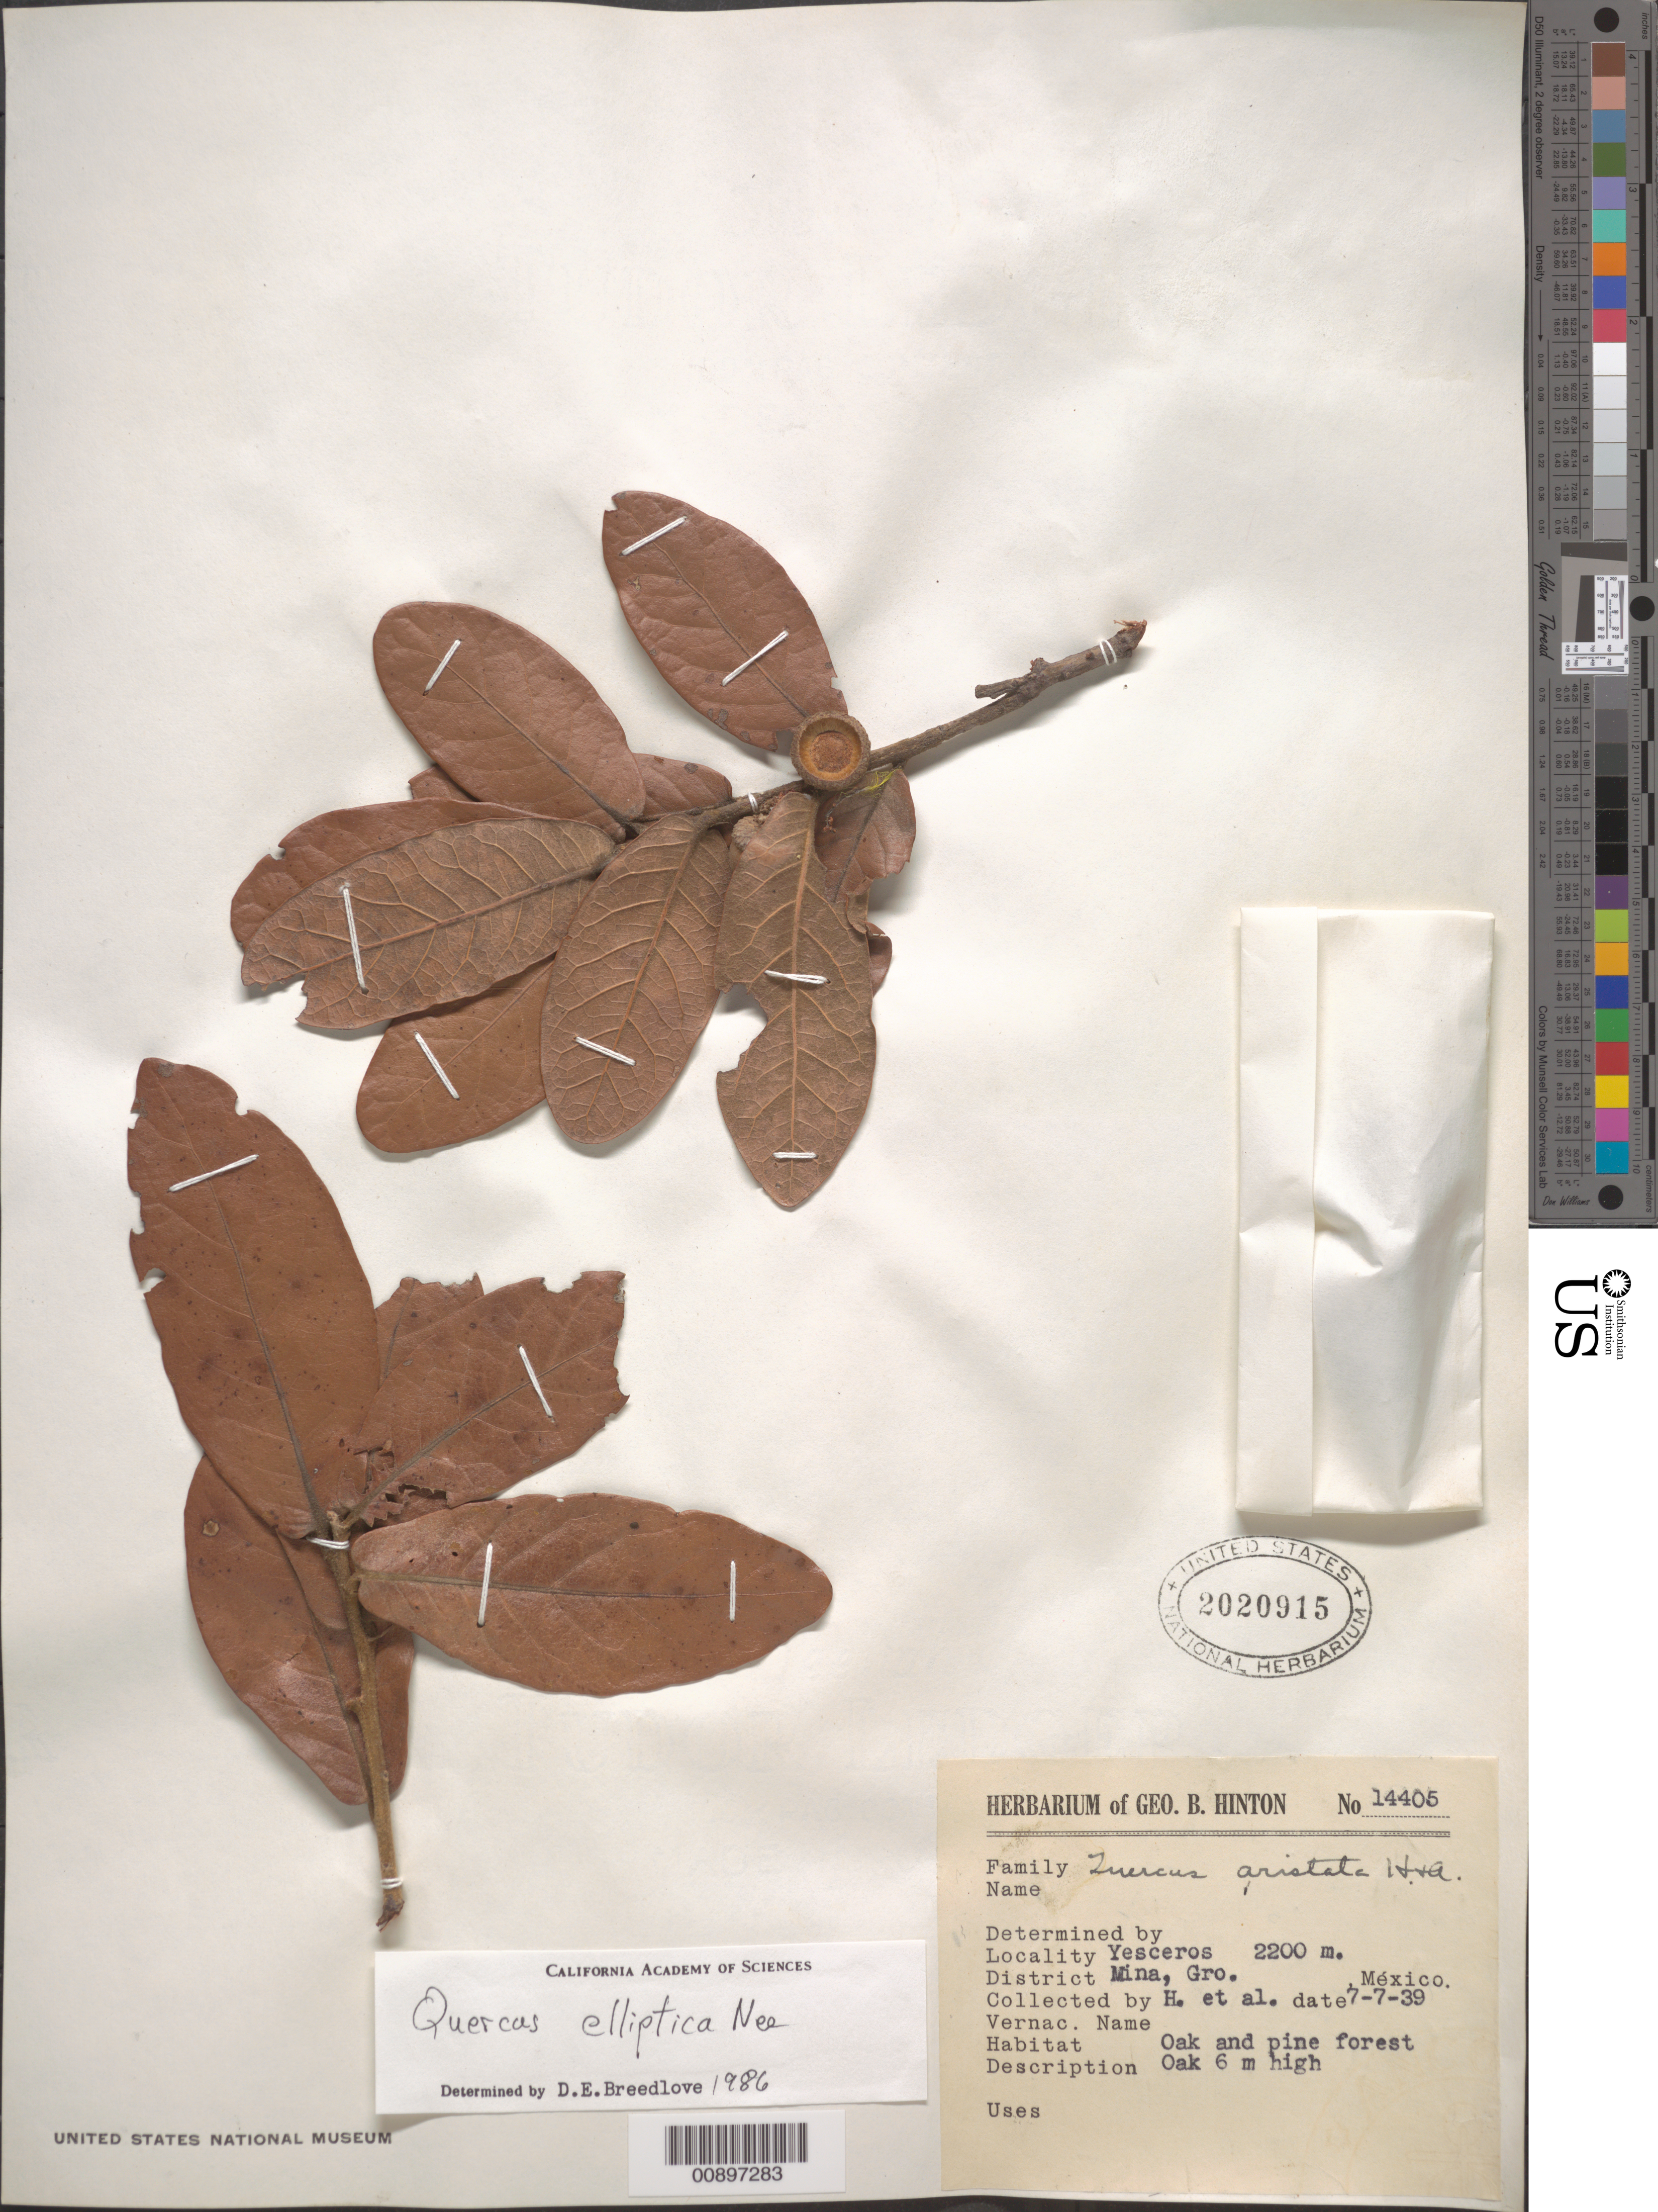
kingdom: Plantae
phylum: Tracheophyta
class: Magnoliopsida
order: Fagales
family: Fagaceae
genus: Quercus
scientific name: Quercus elliptica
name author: Née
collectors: G. B. Hinton & et al.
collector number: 14405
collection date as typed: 07 Jul 1939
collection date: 1939-07-07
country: Mexico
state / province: Guerrero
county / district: Mina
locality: Yesceros, District Mina, Guerrero.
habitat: Oak and pine forest.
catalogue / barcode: US 2020915